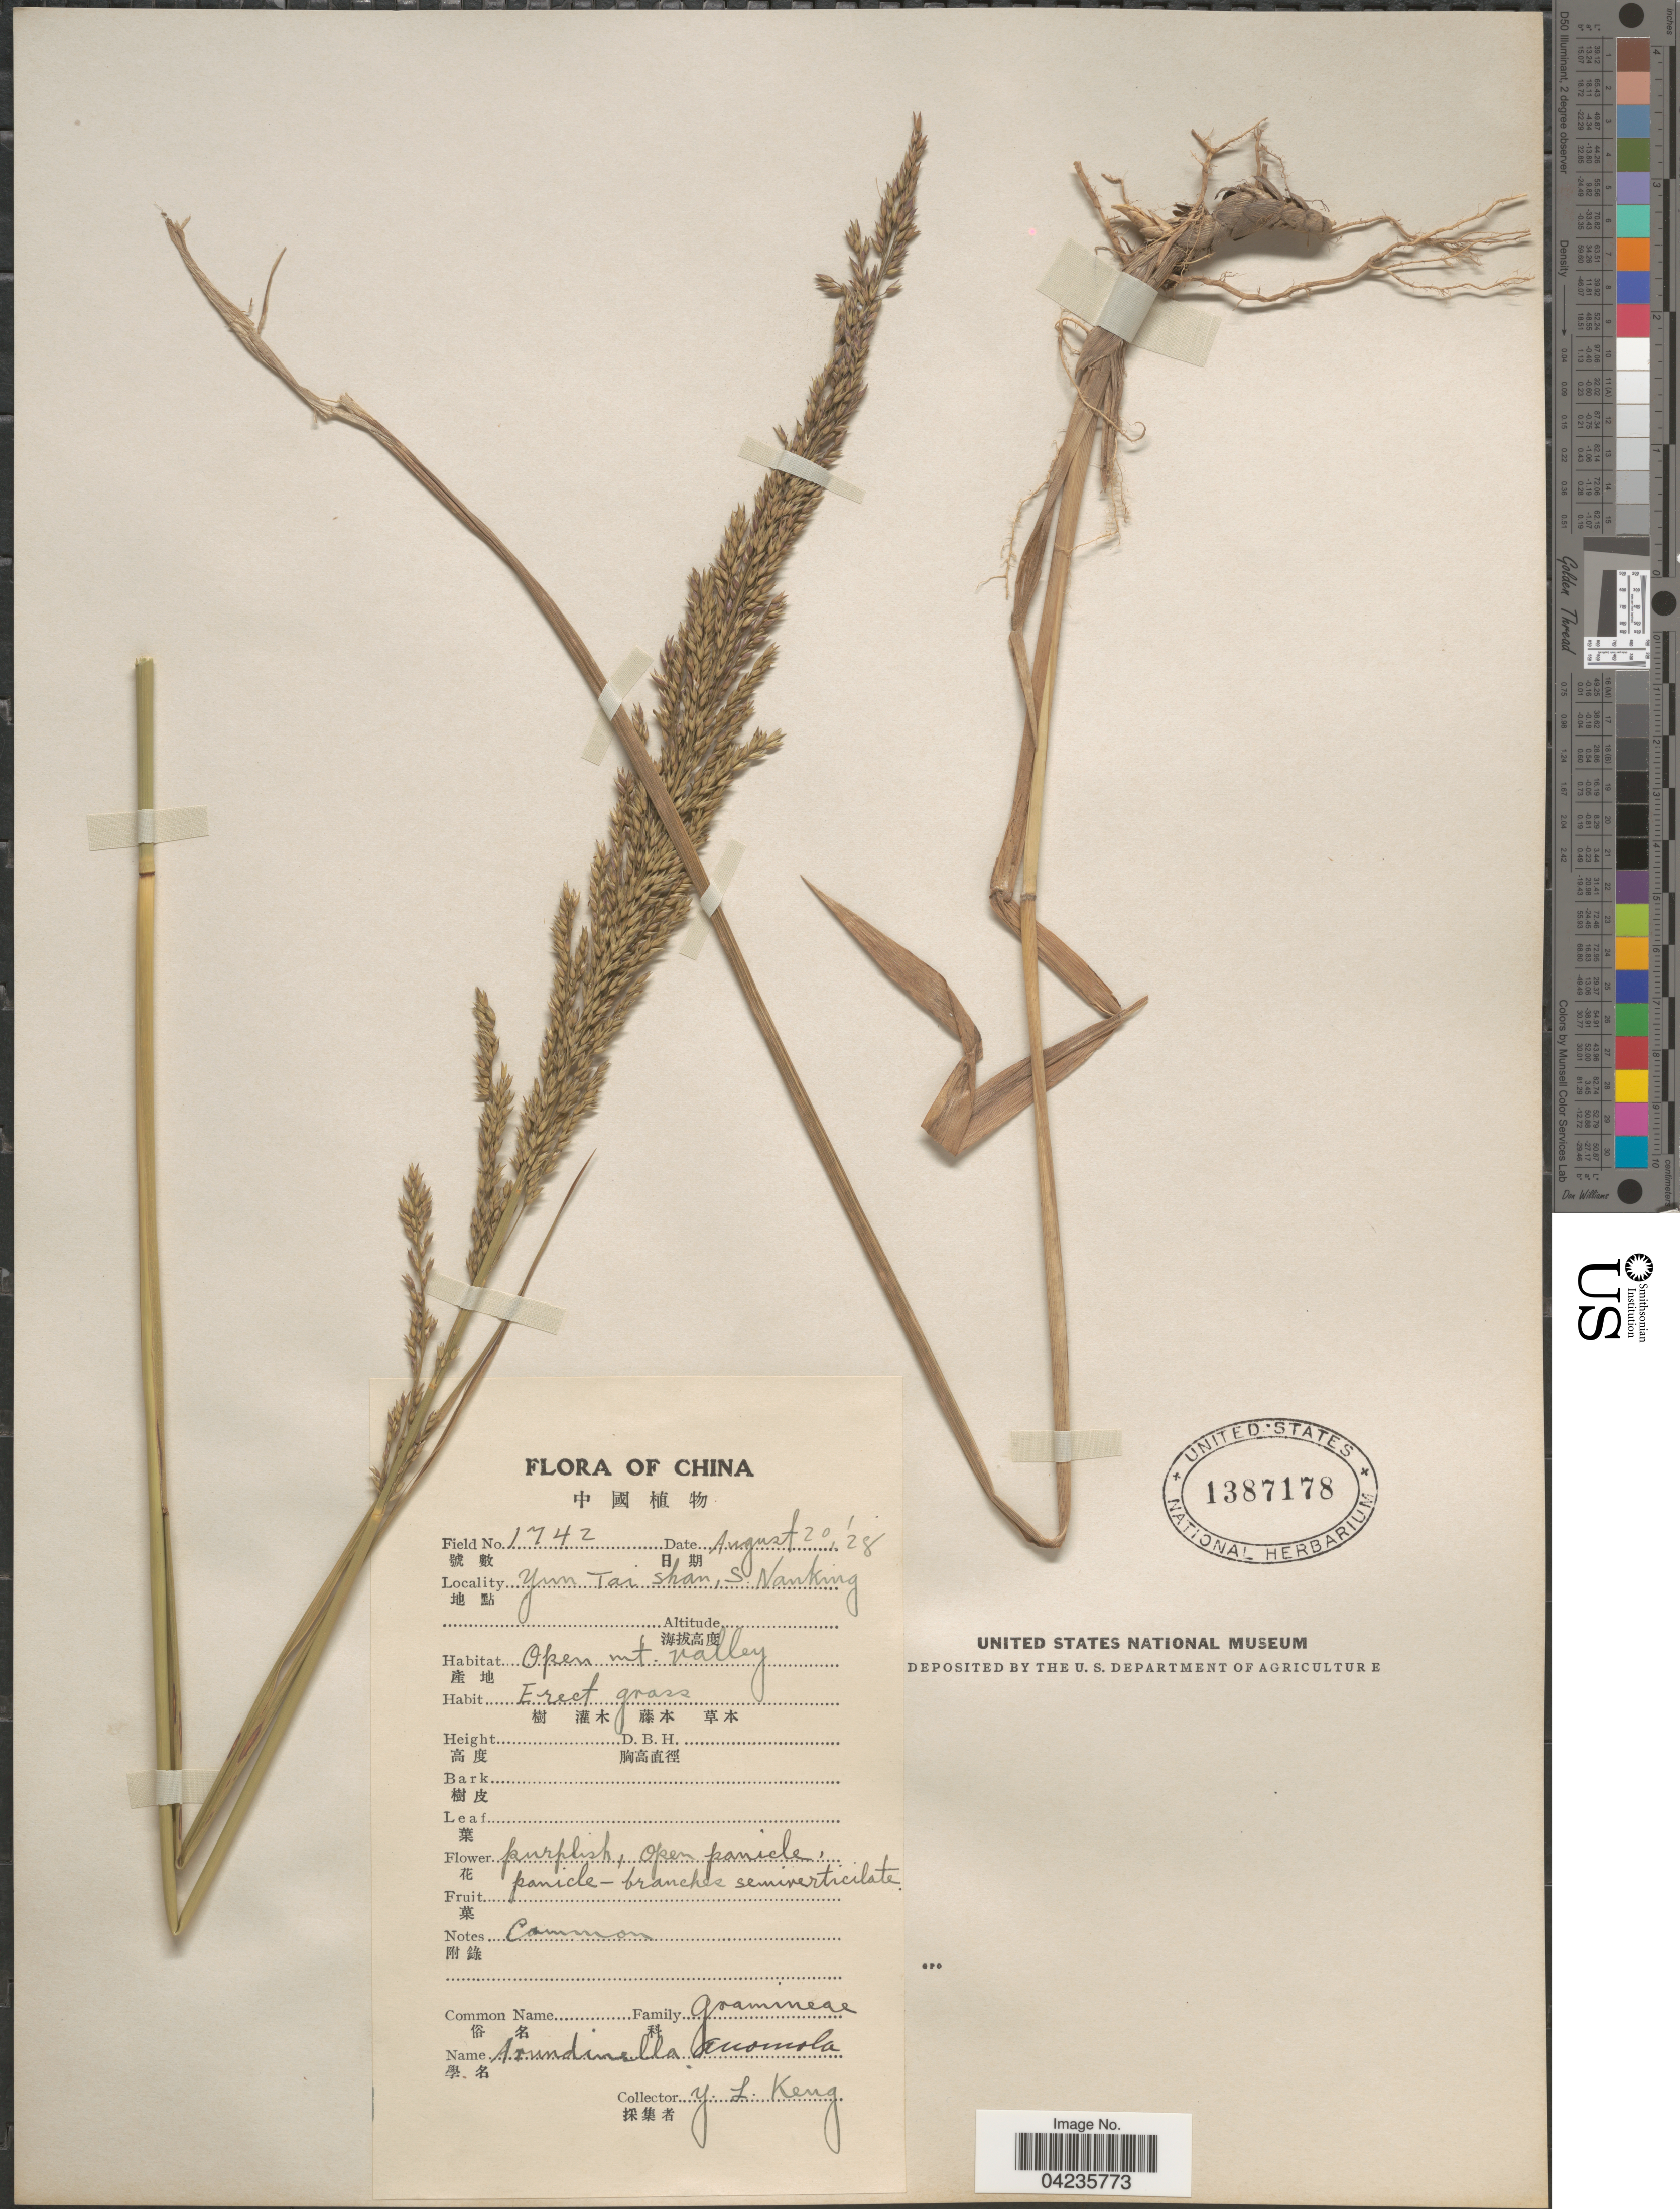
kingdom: Plantae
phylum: Tracheophyta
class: Liliopsida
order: Poales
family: Poaceae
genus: Arundinella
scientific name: Arundinella hirta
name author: (Thunb.) Tanaka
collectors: Y. L. Keng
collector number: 1742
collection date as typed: Transcribed d/m/y: 20/8/28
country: China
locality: Yun Tai Shan, S. Nanking.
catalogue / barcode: US 1387178